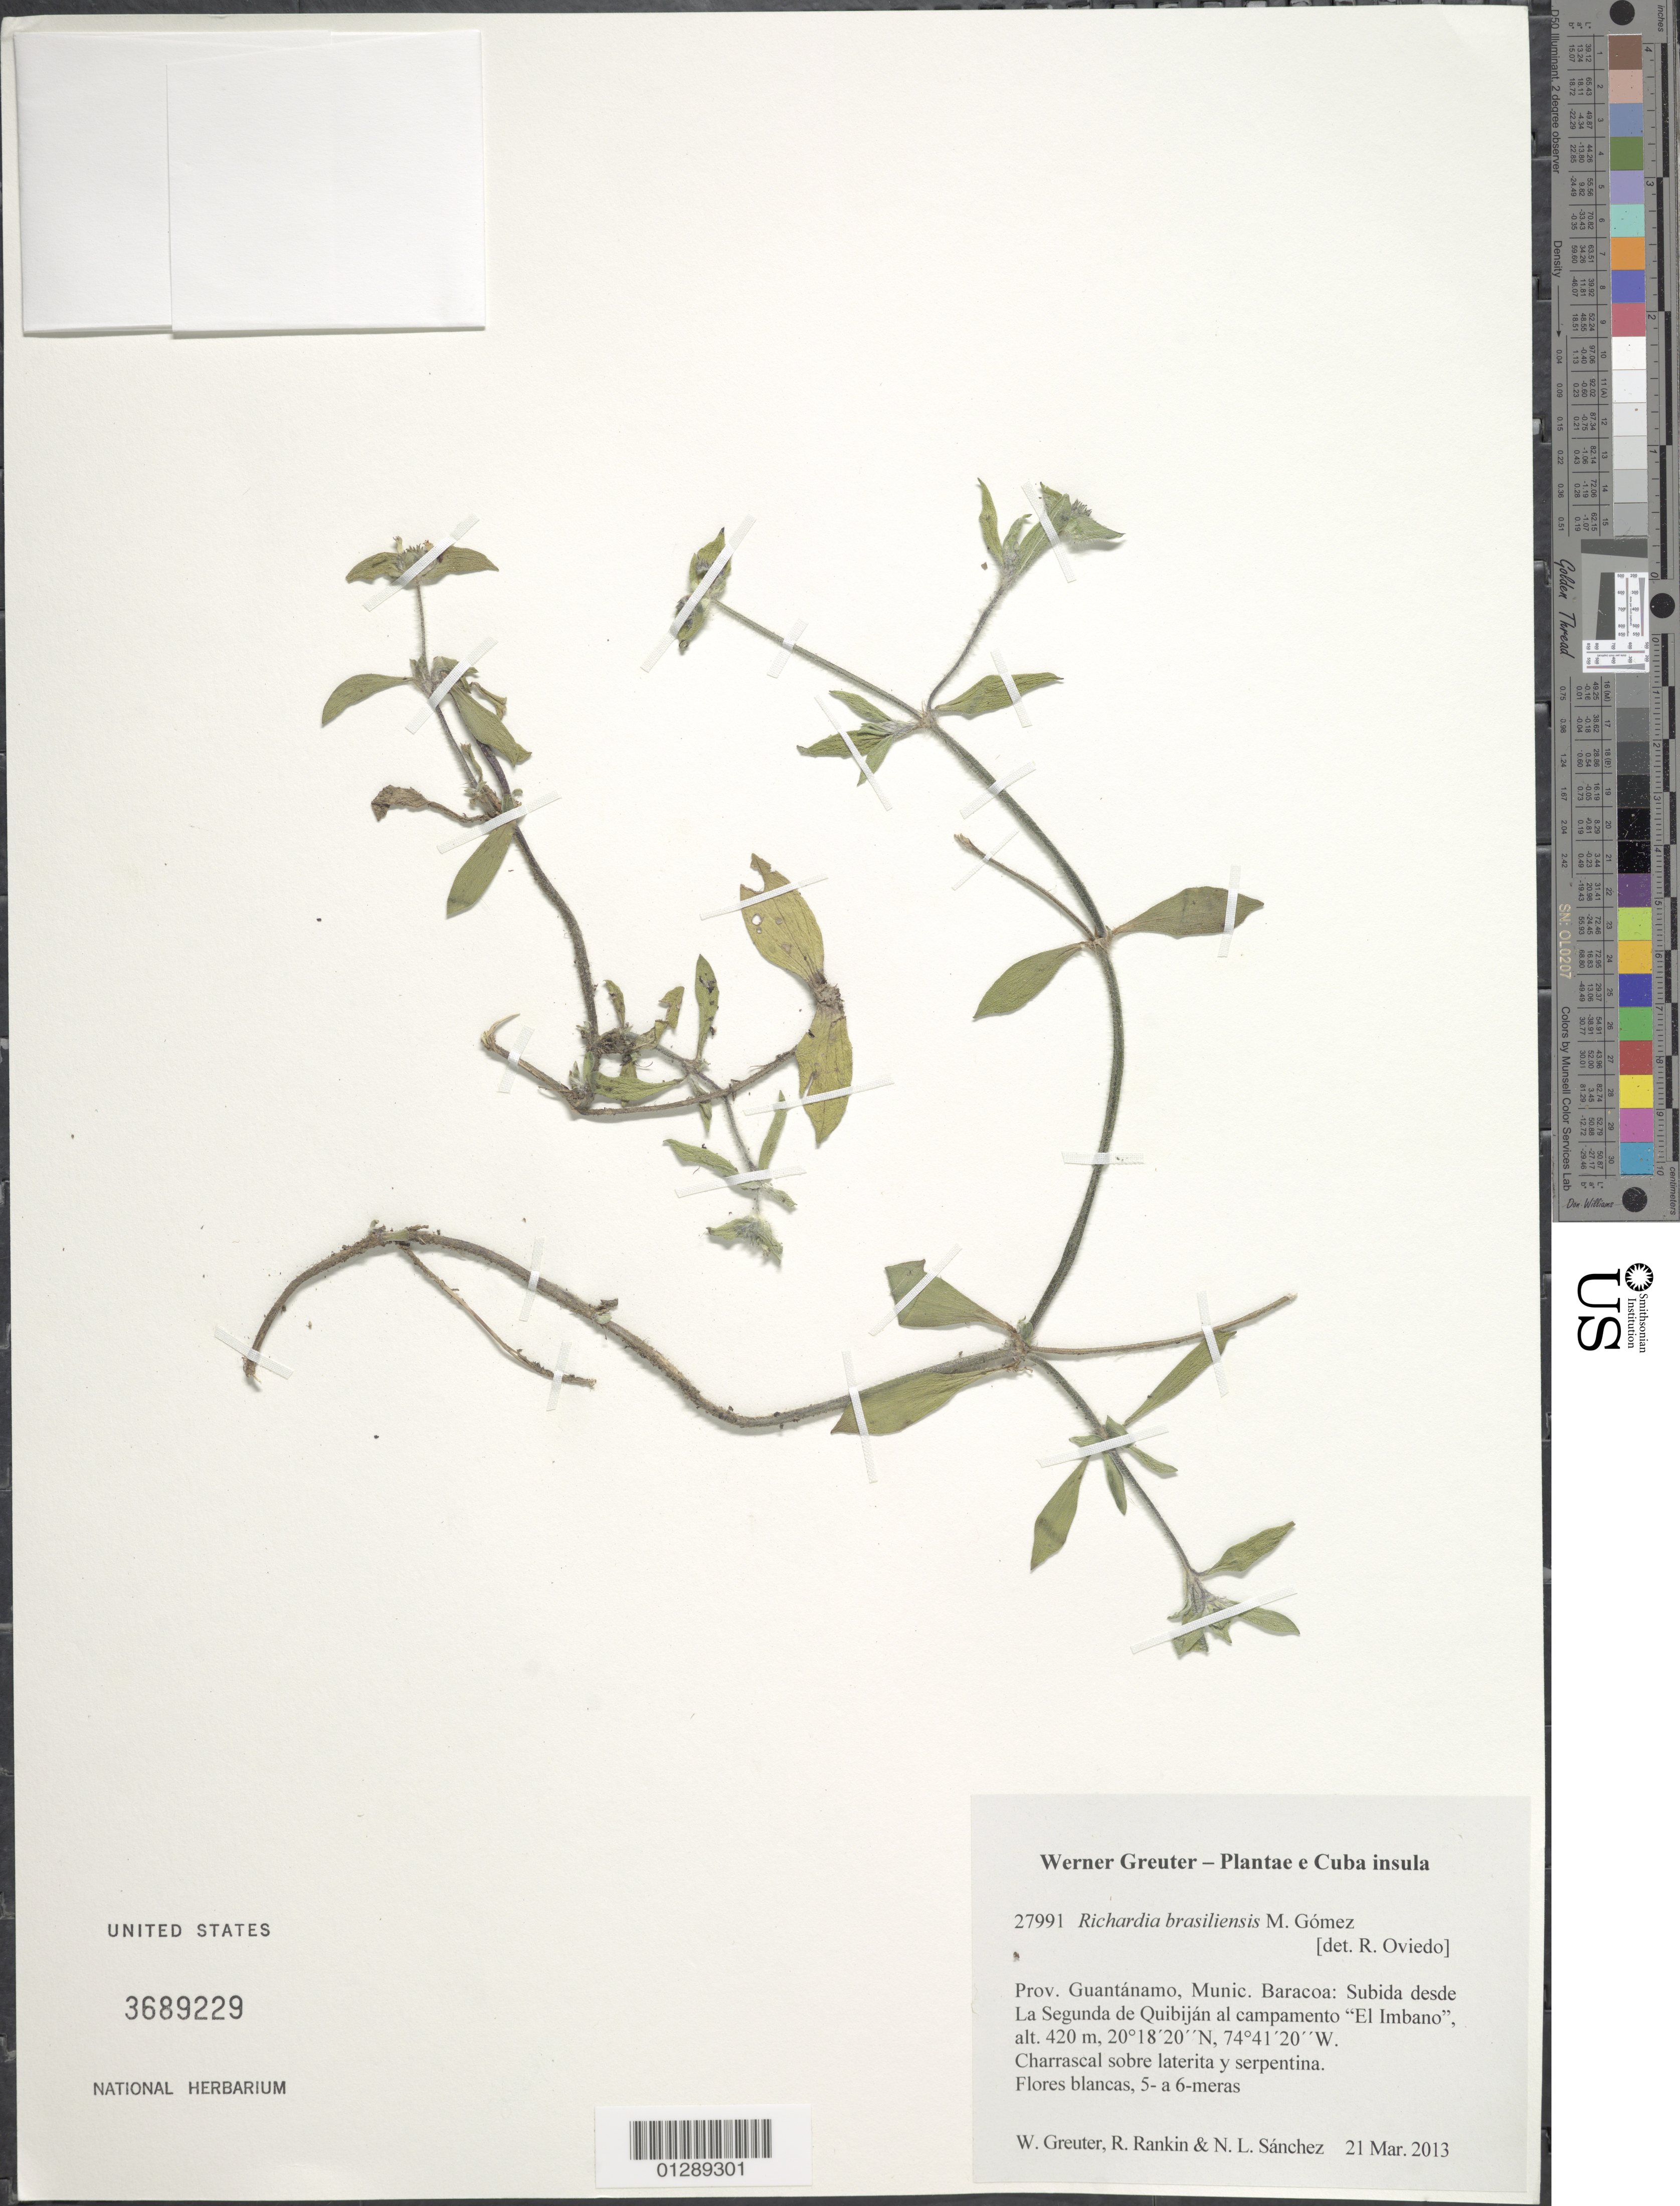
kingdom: Plantae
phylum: Tracheophyta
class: Magnoliopsida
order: Gentianales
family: Rubiaceae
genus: Richardia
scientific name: Richardia brasiliensis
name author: Gomes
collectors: W. R. Greuter, R. Rankin Rodriguez & N. Sanchez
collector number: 27991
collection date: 2013-03-21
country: Cuba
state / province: Guantanamo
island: Cuba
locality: Munic. Baracoa: Subida desde La Segunda de Quibiján al campamento "El Imbano".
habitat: Charrascal sobre laterita y serpentina.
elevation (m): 420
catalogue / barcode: US 3689229